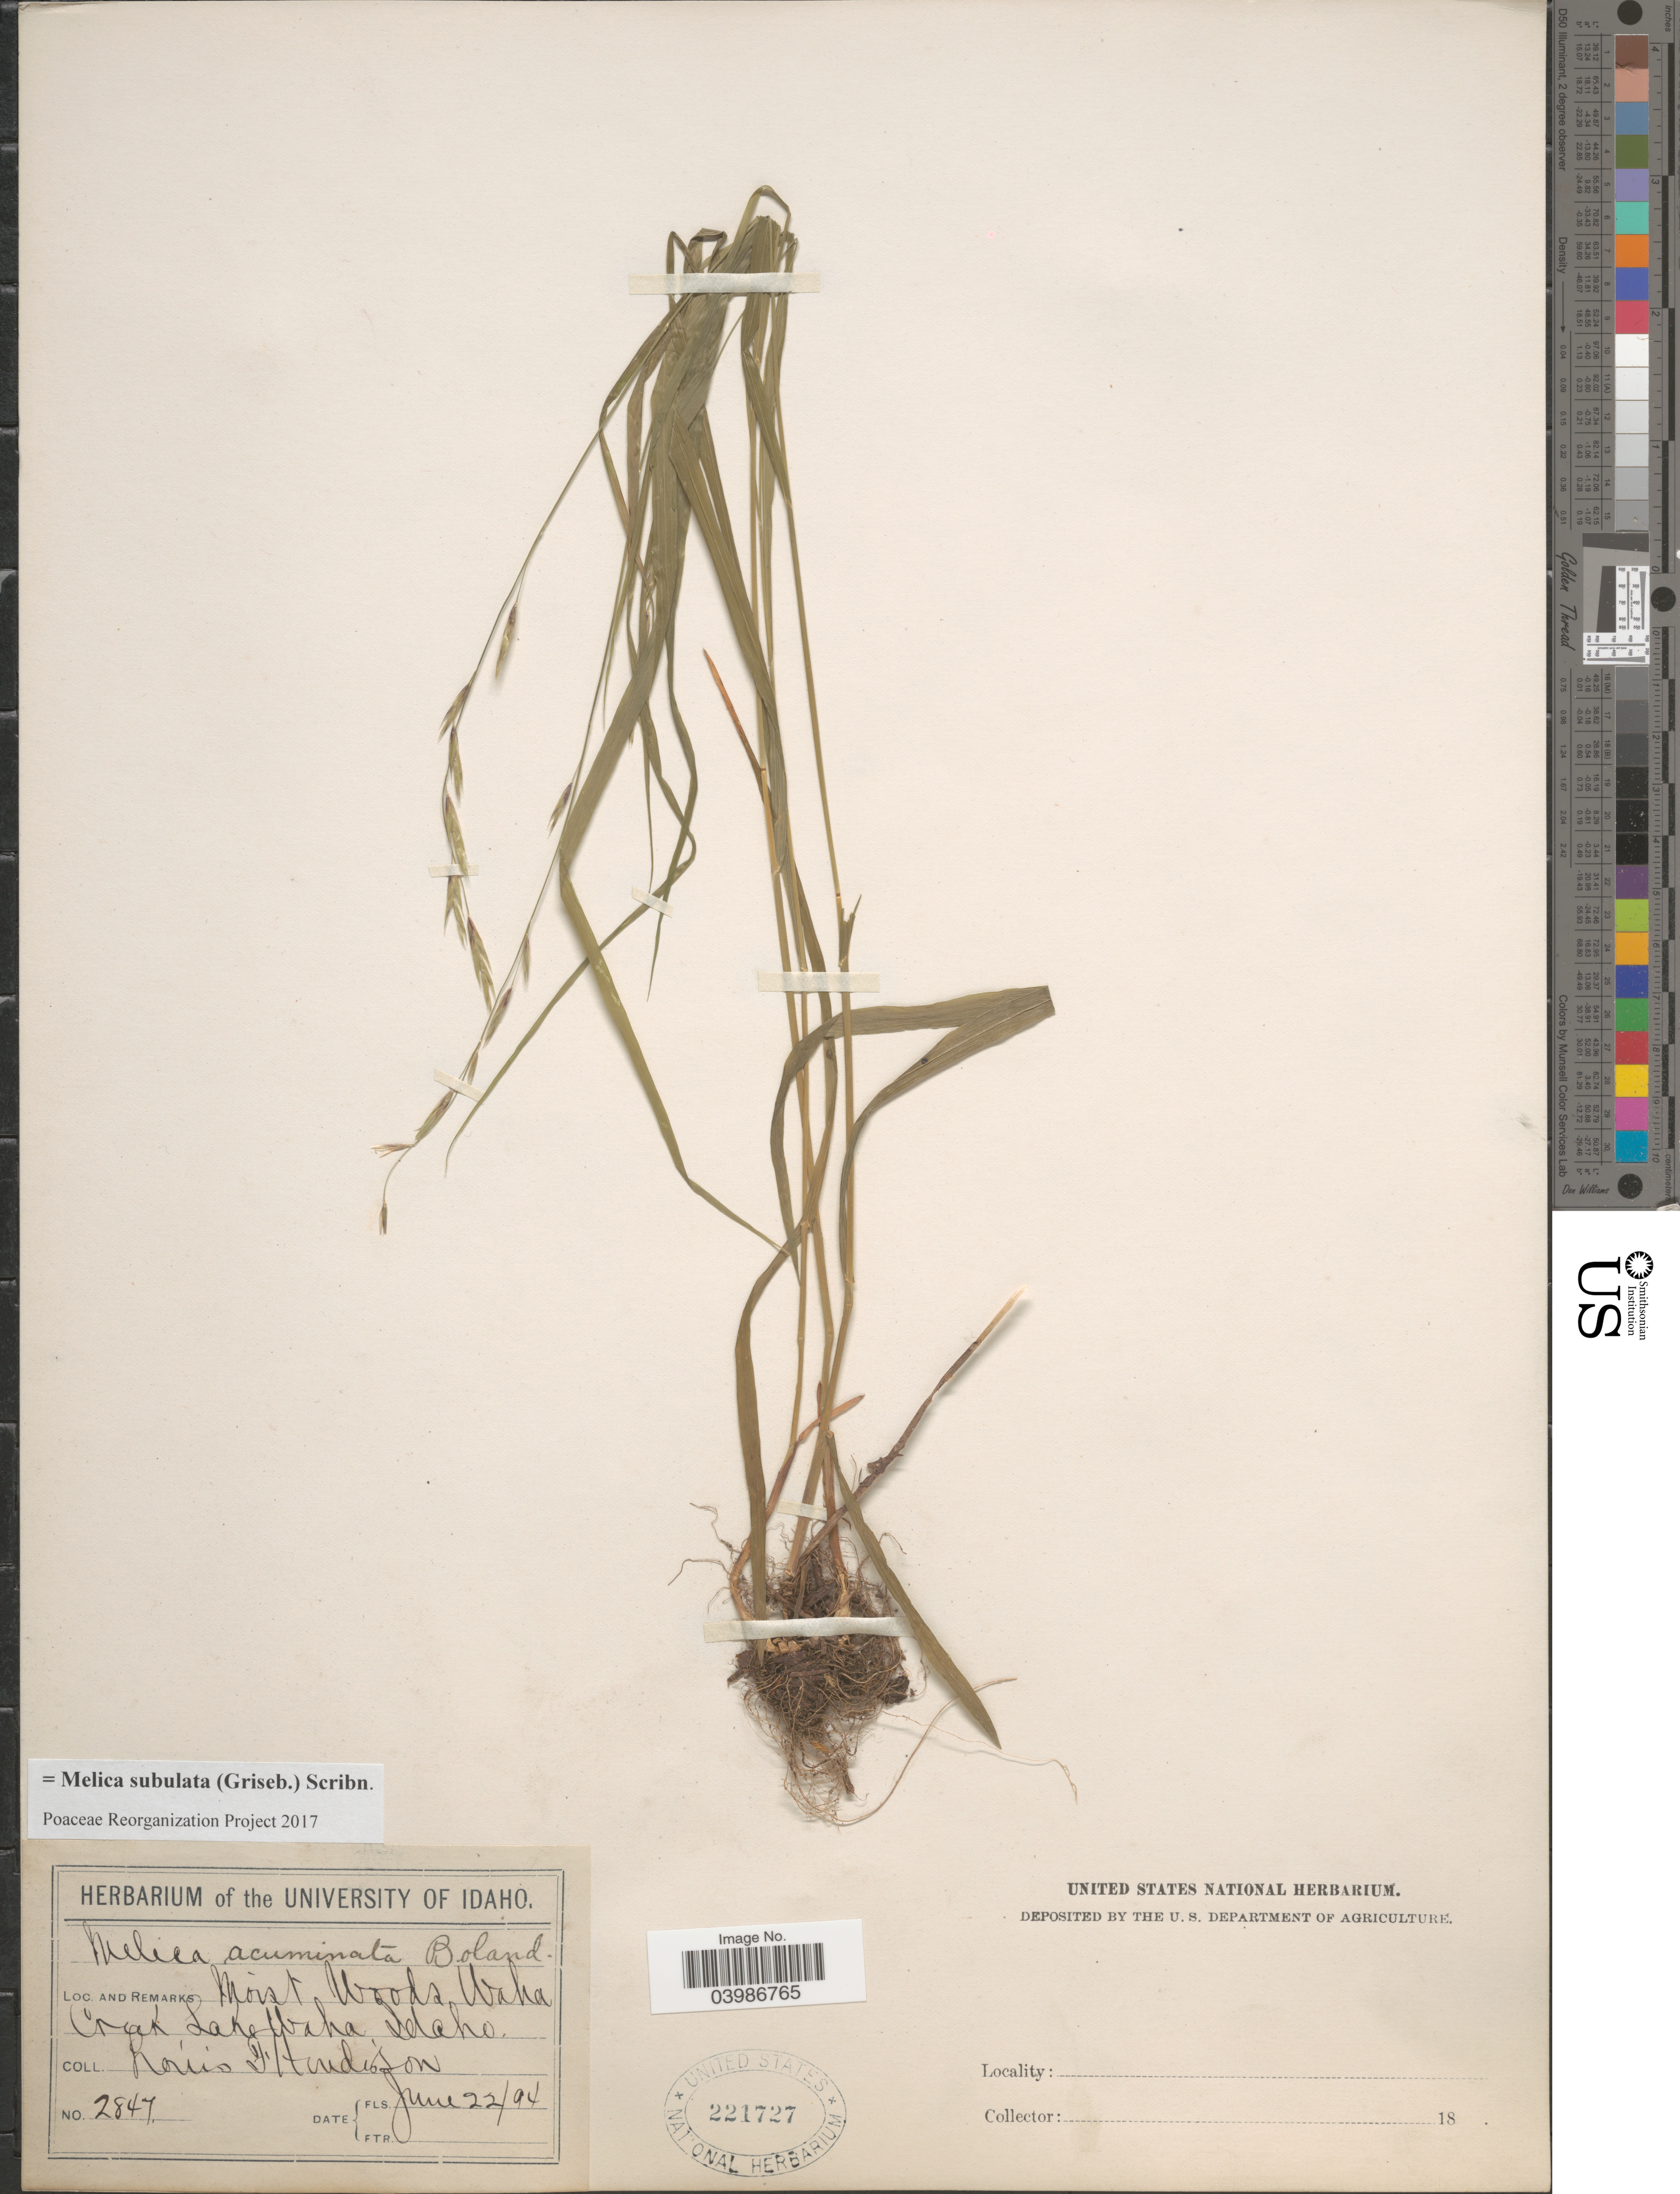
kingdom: Plantae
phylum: Tracheophyta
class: Liliopsida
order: Poales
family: Poaceae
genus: Melica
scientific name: Melica subulata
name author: (Griseb.) Scribn.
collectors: L. Huderson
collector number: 2847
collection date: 1894-06-22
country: United States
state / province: Idaho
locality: Moist woods, Waha Creek, Lake Waha.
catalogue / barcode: US 221727